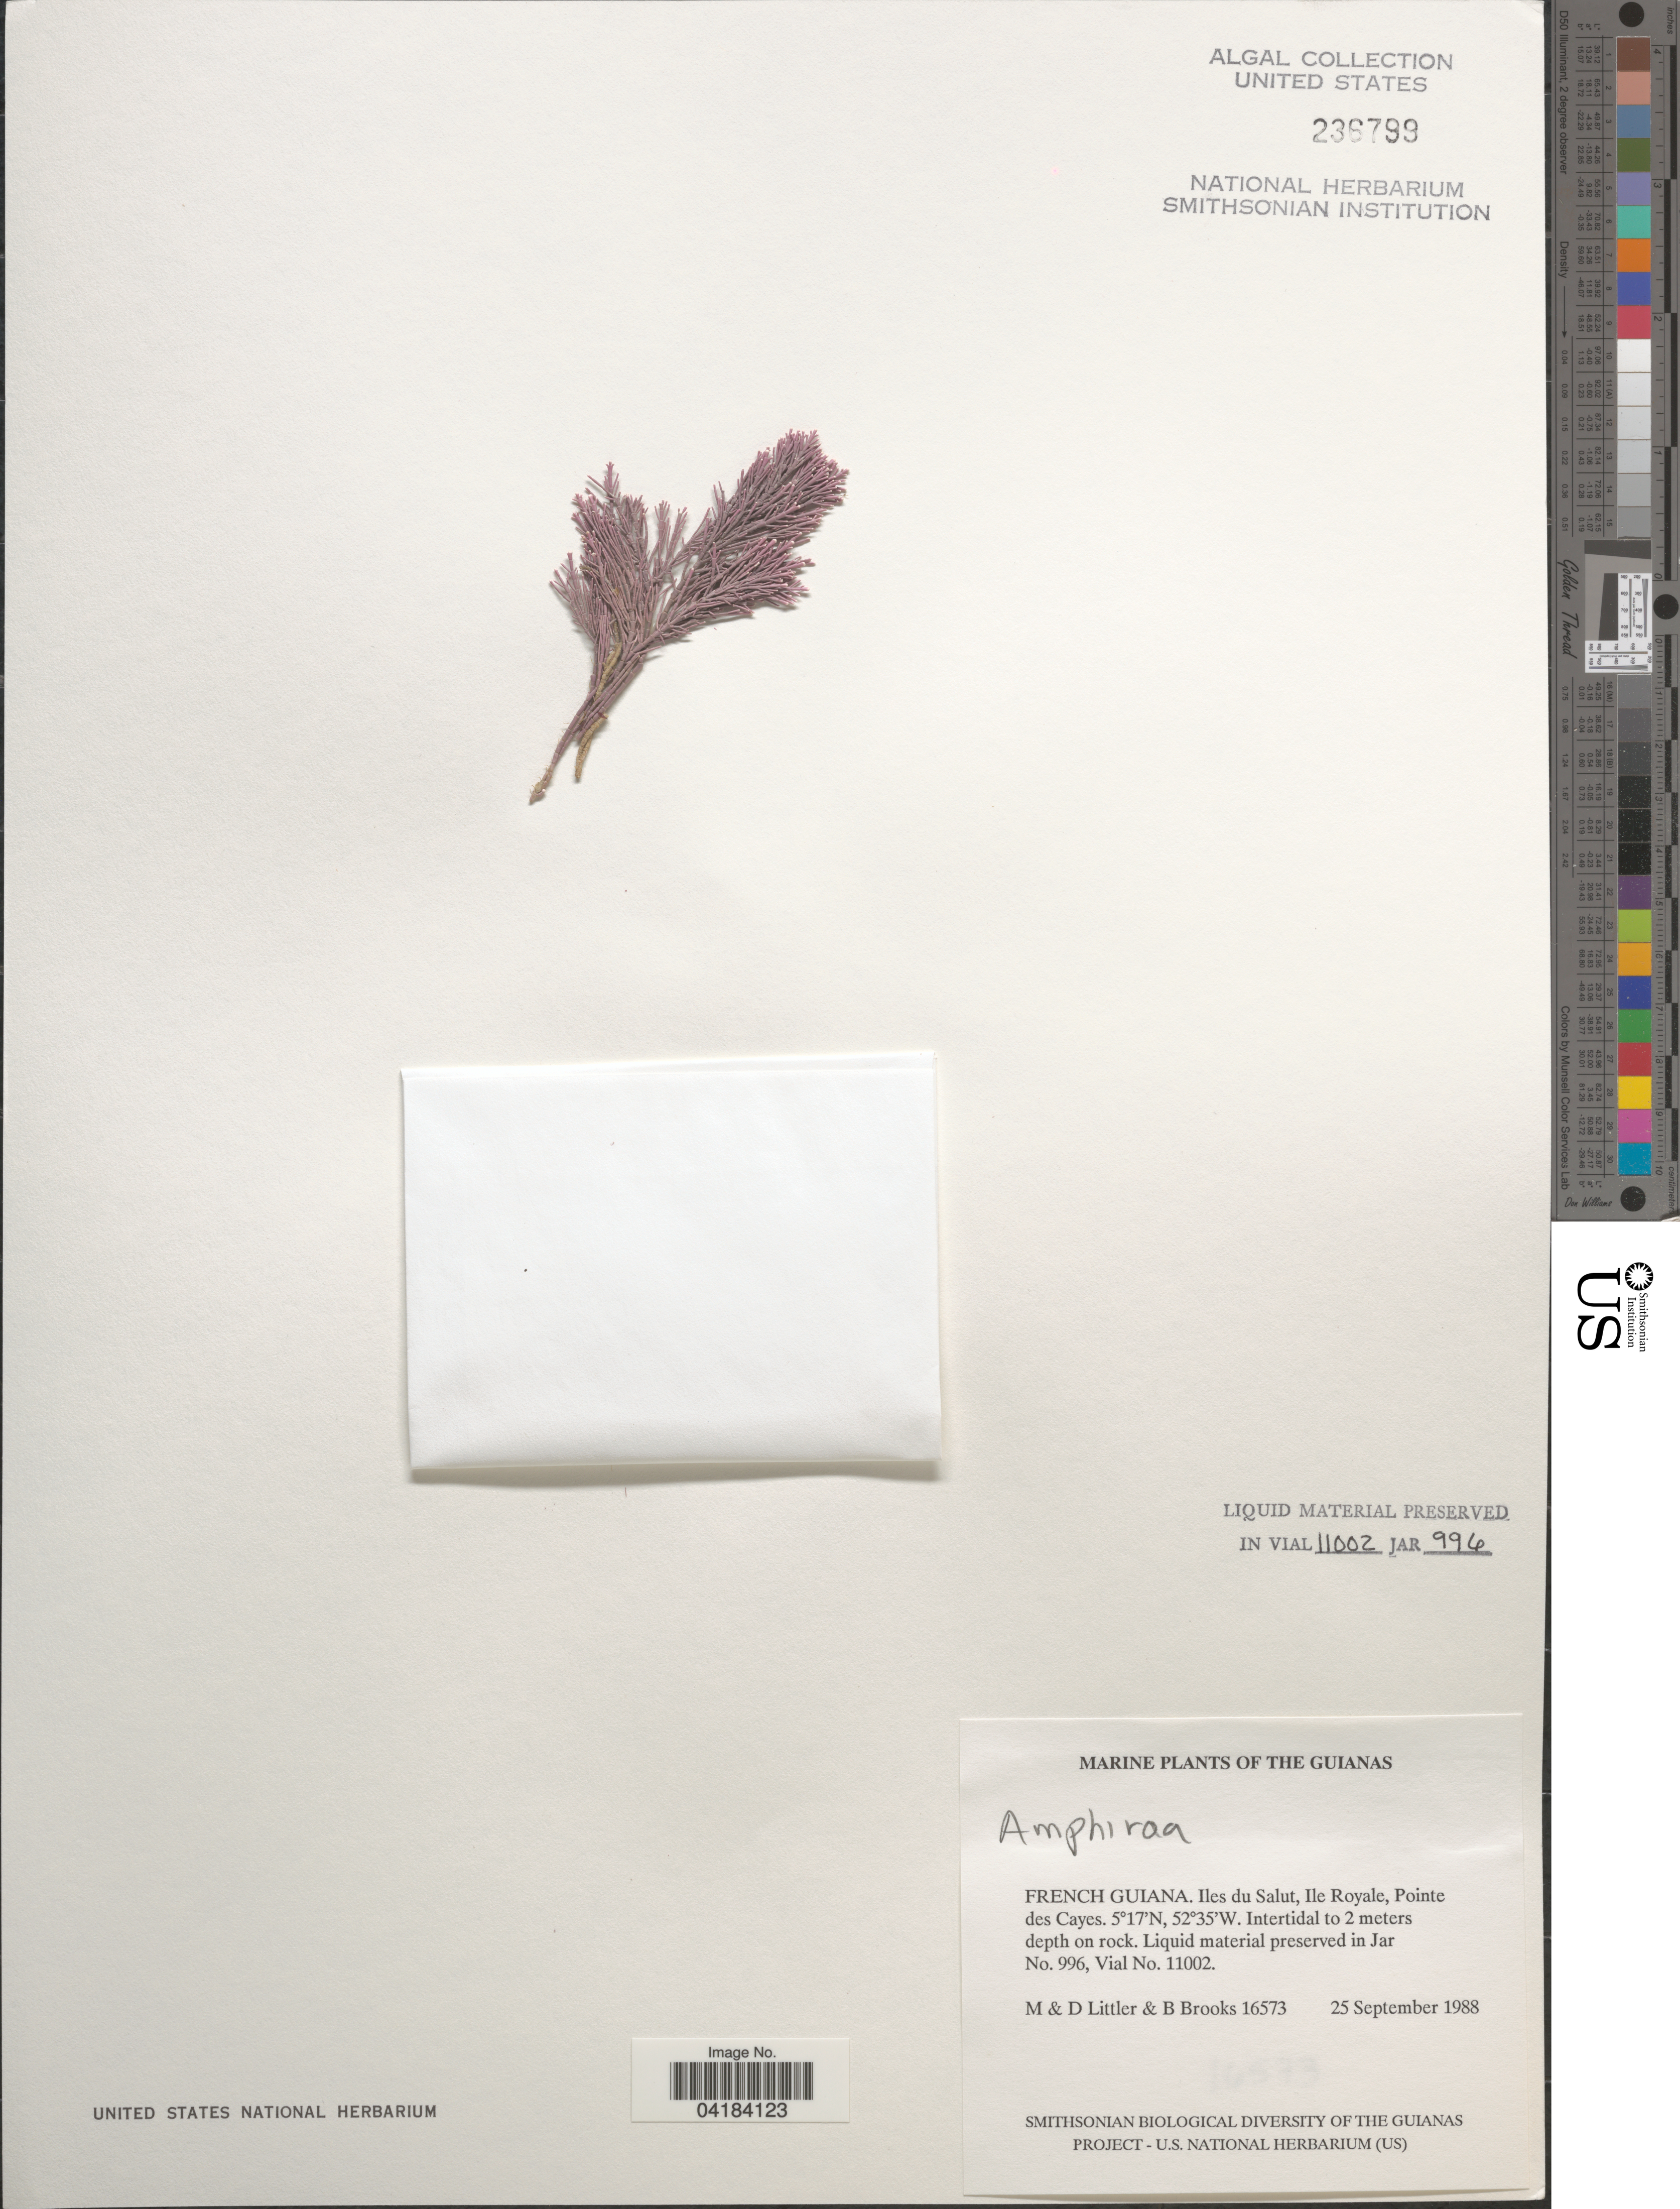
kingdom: Plantae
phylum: Rhodophyta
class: Florideophyceae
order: Corallinales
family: Lithophyllaceae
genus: Amphiroa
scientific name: Amphiroa sp.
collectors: M. Littler, D. S. Littler & B. Brooks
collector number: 16573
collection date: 1988-09-25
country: French Guiana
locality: The Guianas. Iles du Salut, Ile Royale, Pointe des Cayes.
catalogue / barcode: US 236799